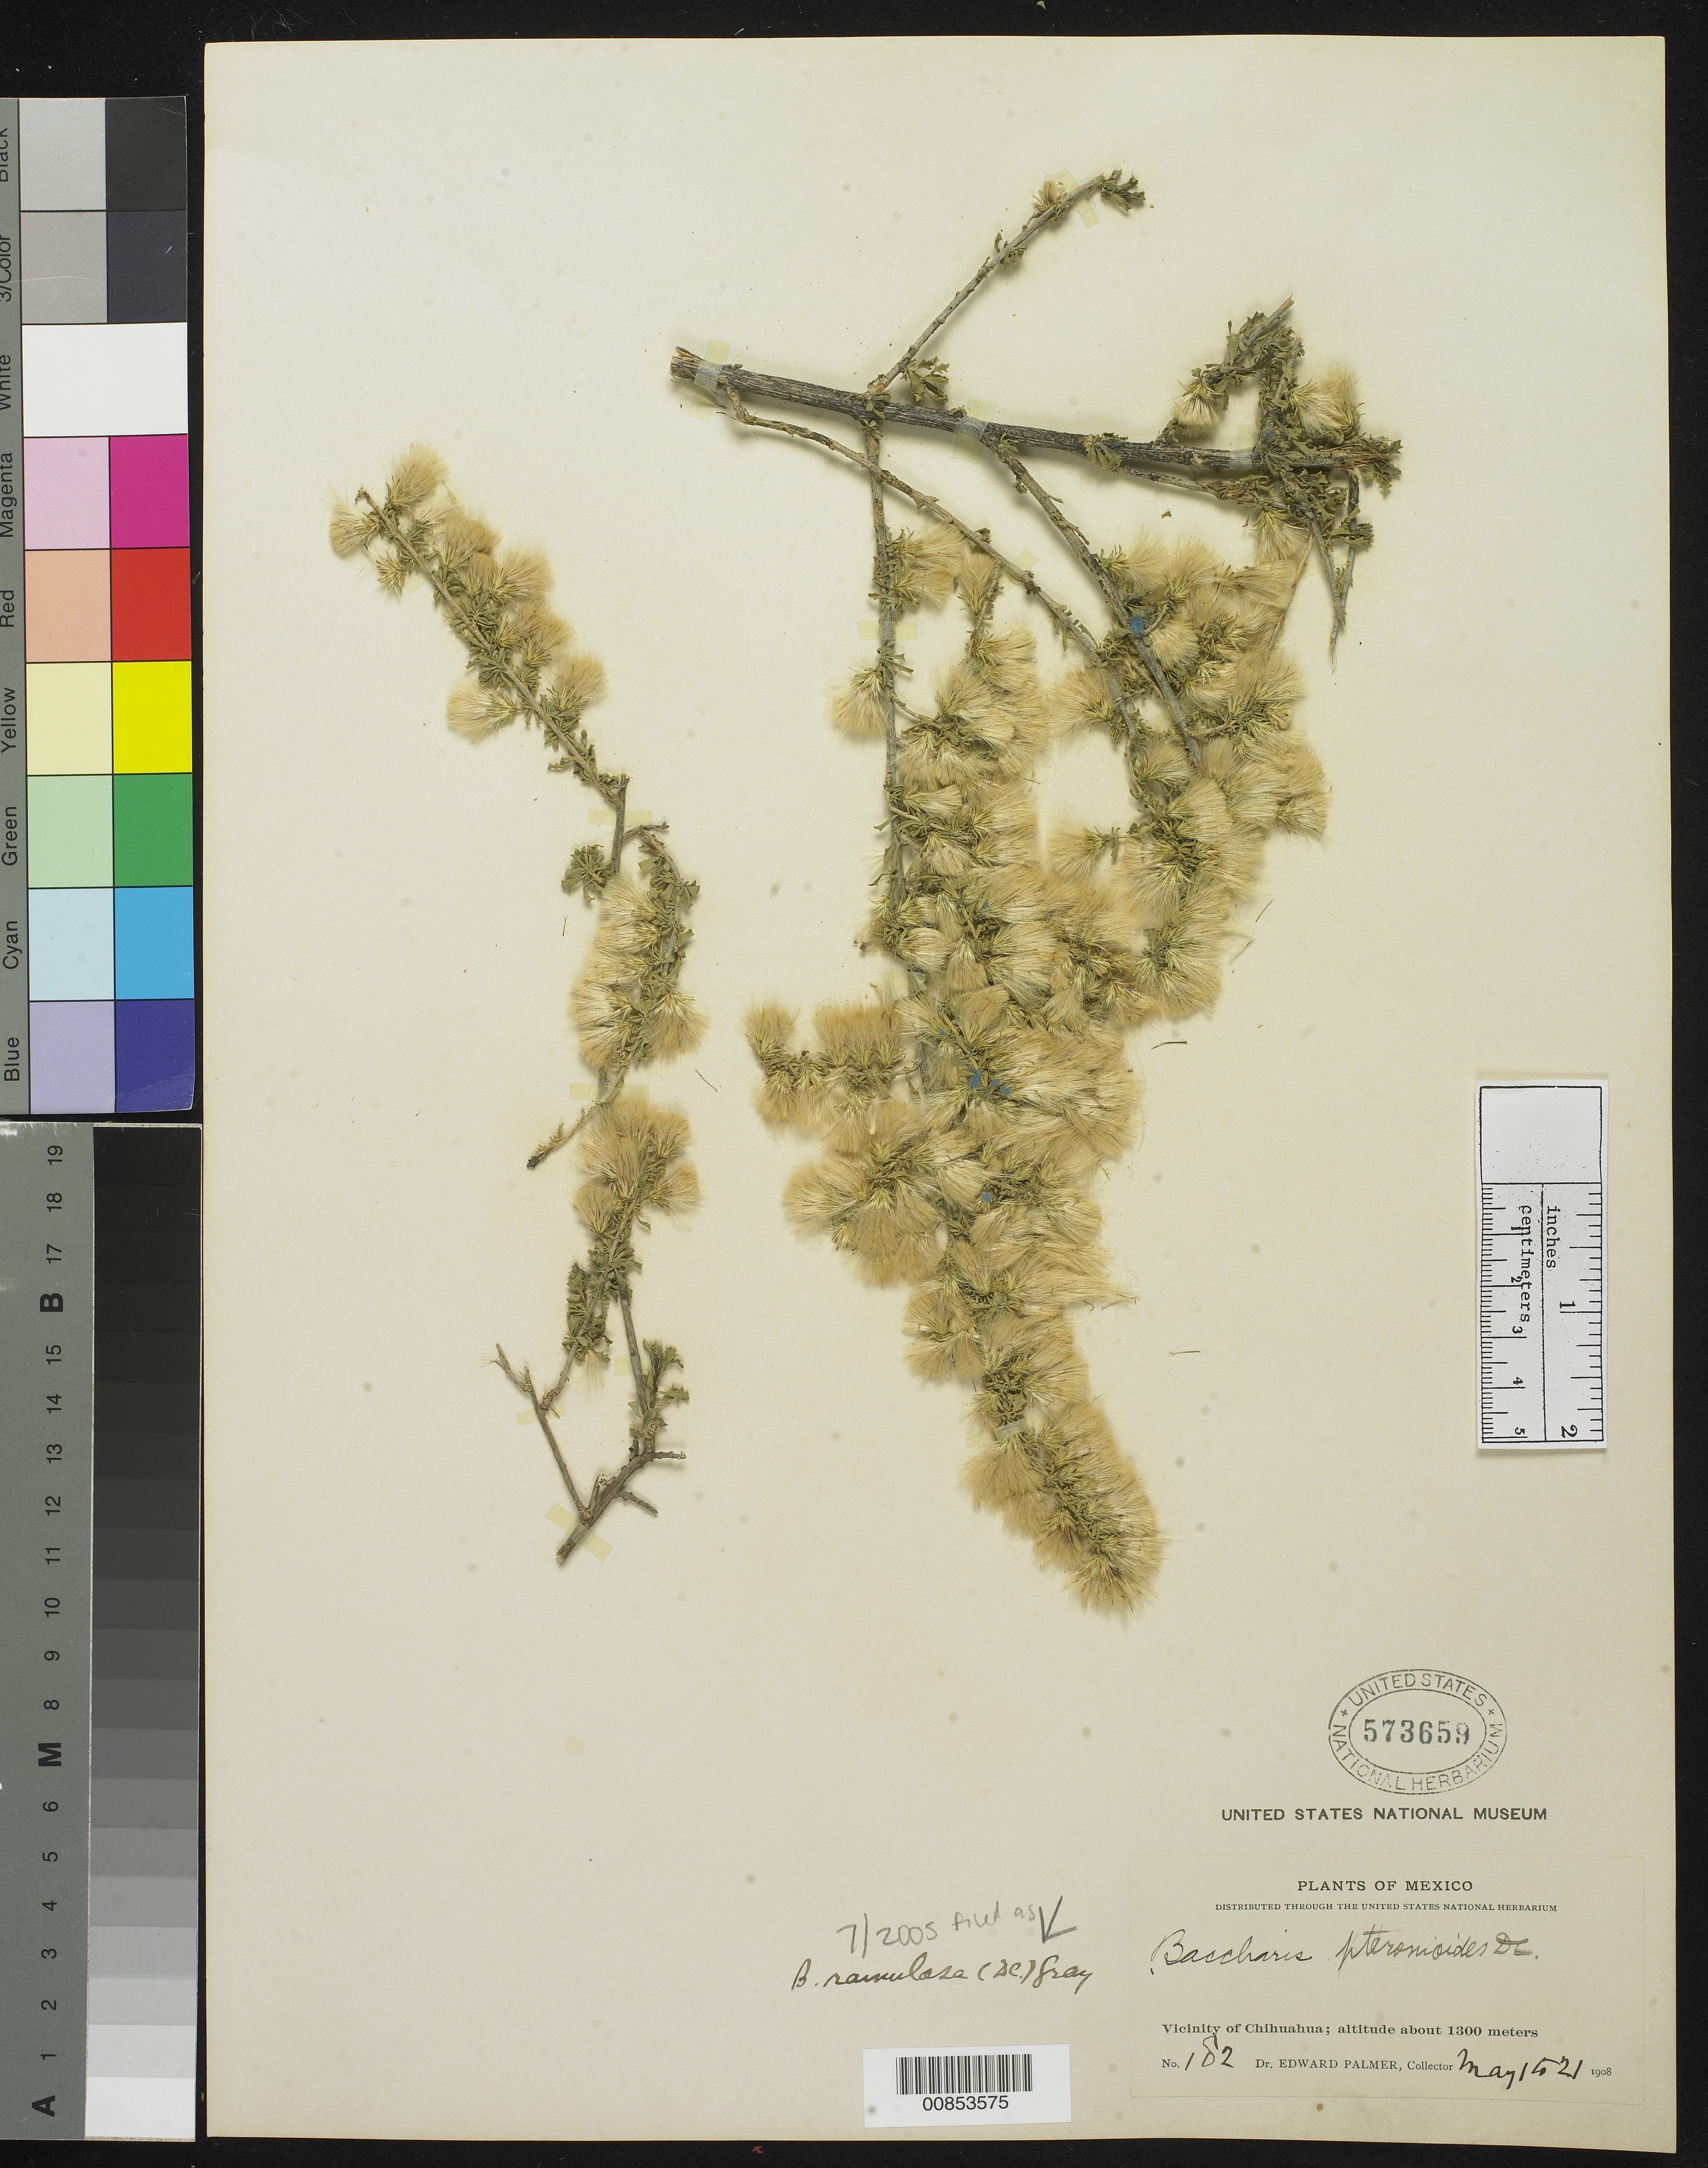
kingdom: Plantae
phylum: Tracheophyta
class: Magnoliopsida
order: Asterales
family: Asteraceae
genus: Baccharis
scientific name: Baccharis pteronioides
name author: DC.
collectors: E. Palmer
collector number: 182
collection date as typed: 01 May 1908 to 21 May 1908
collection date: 1908-05-01/1908-05-21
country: Mexico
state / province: Chihuahua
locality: Vicinity of Chihuahua.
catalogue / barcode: US 573659